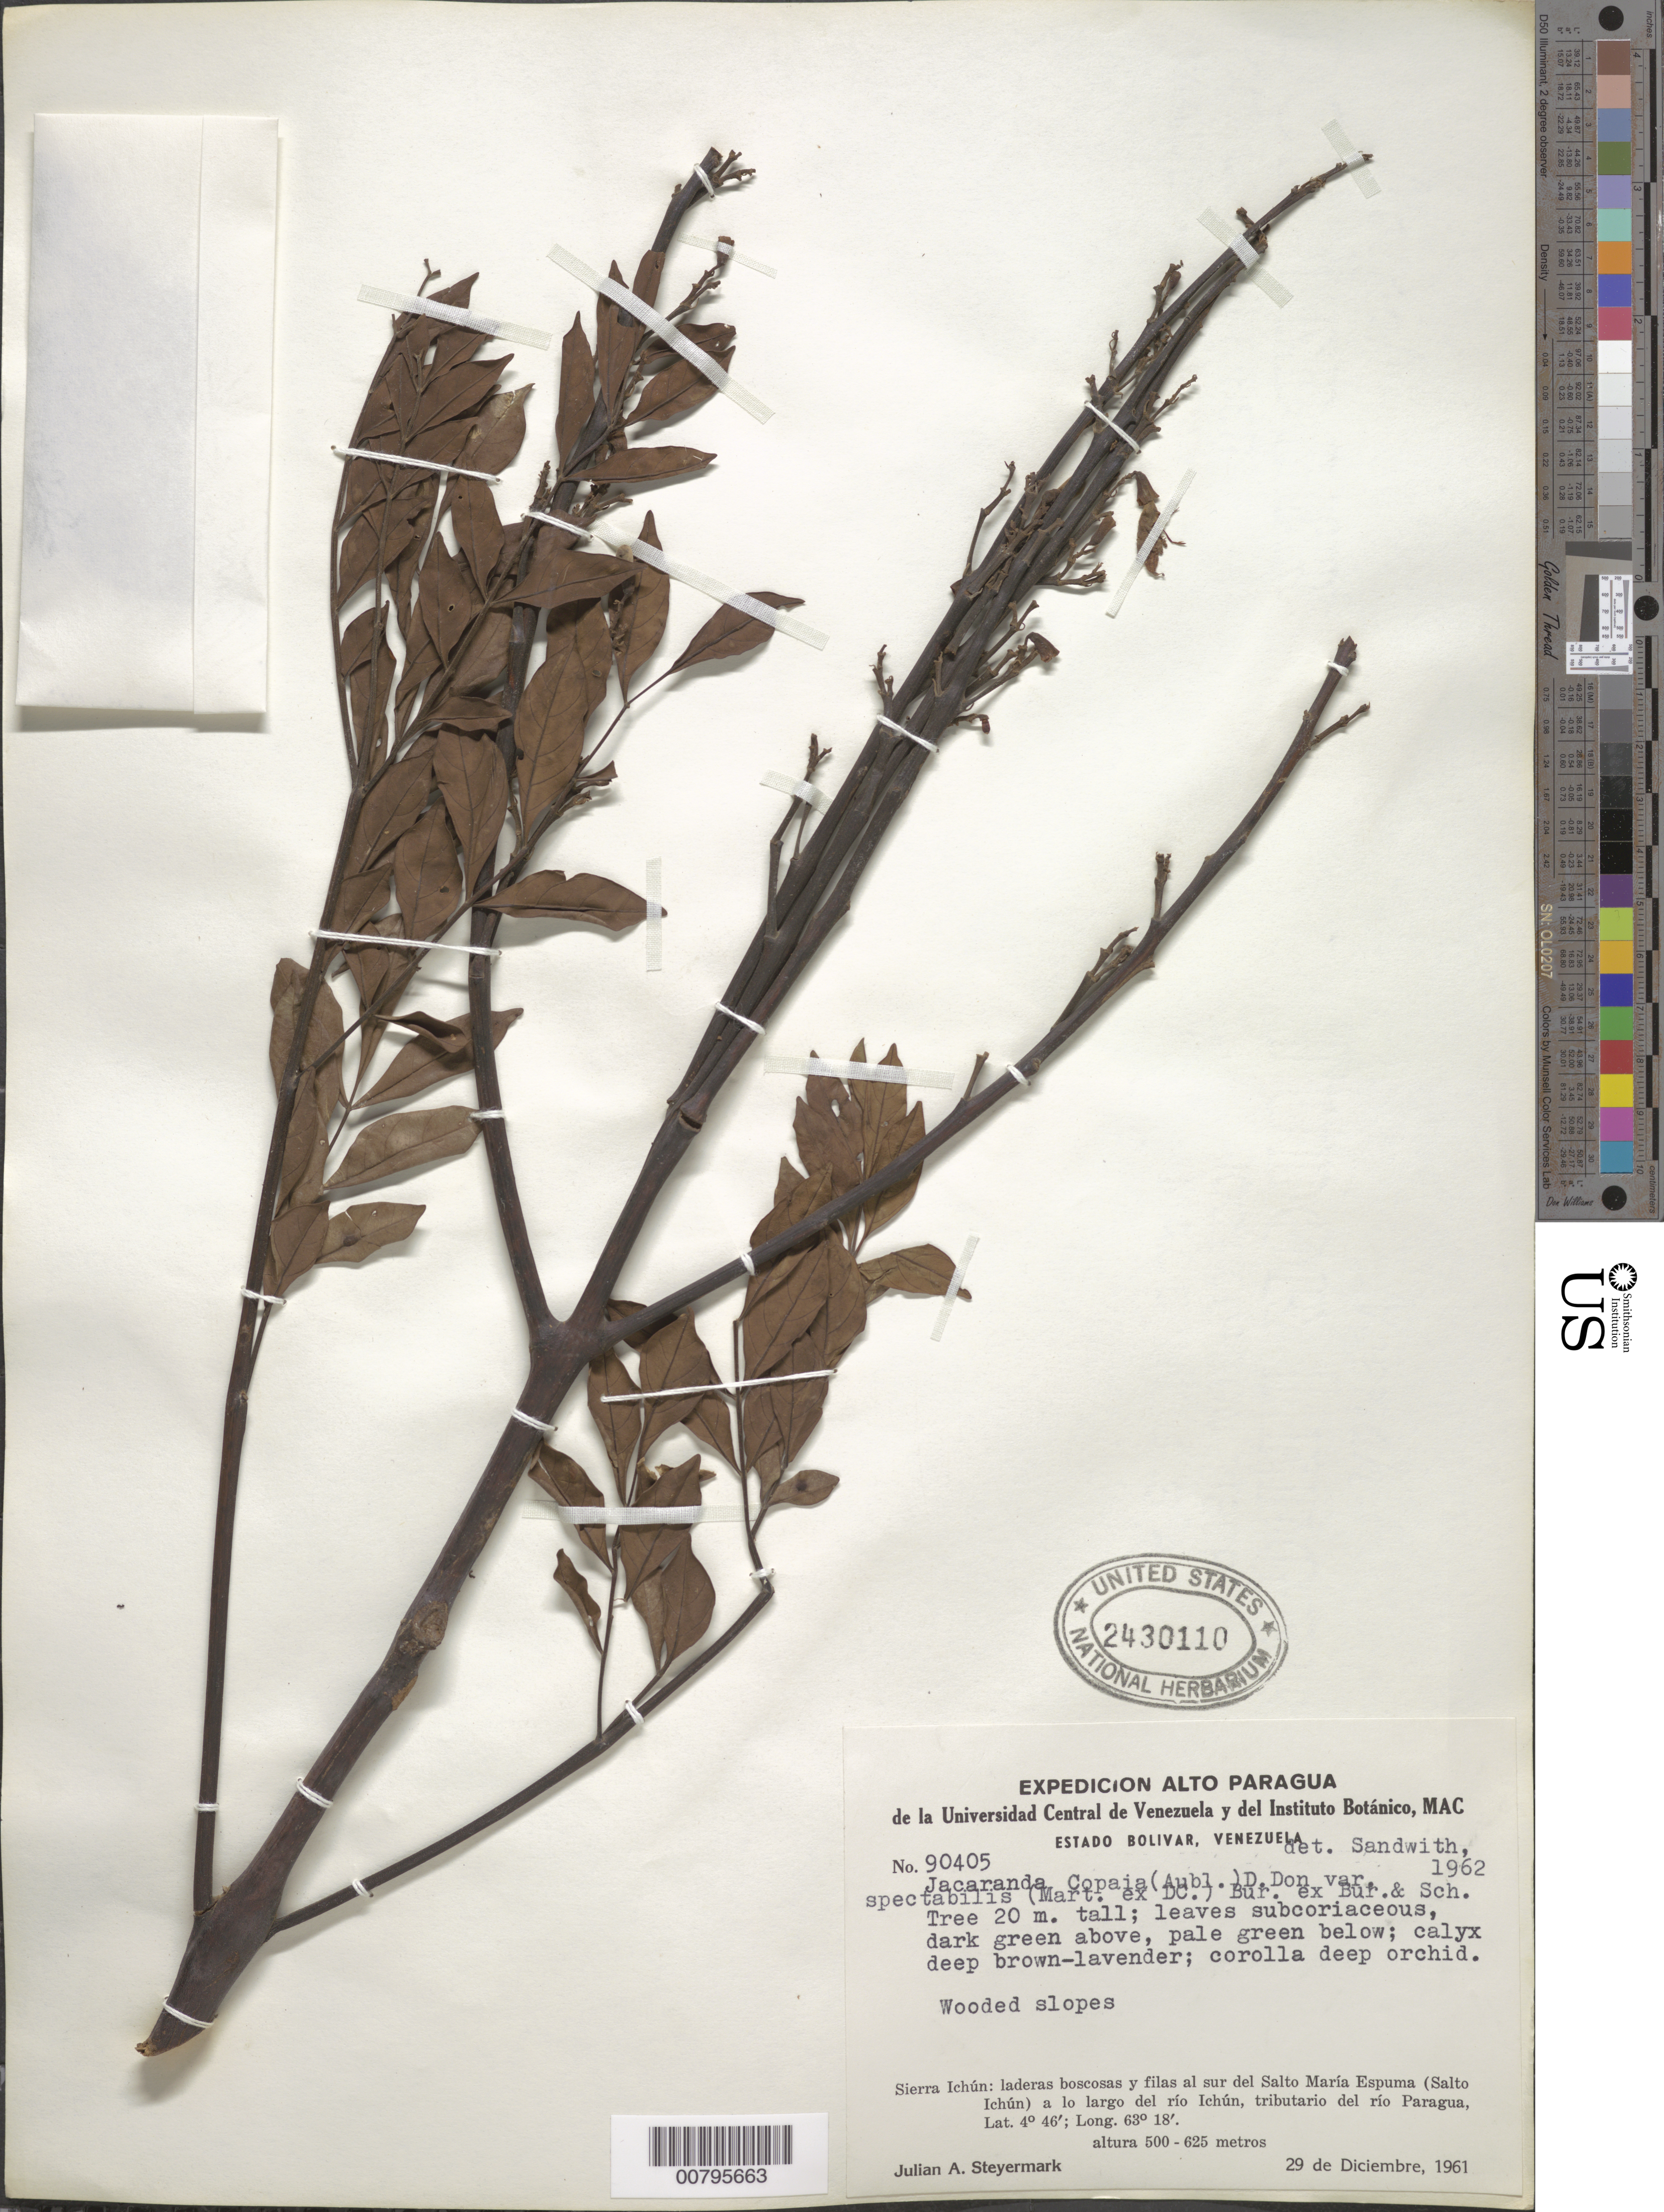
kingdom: Plantae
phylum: Tracheophyta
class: Magnoliopsida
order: Lamiales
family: Bignoniaceae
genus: Jacaranda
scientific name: Jacaranda copaia var. spectabilis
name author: (Mart. ex DC.) Bureau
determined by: Sandwith, N. Y.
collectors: J. Steyermark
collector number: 90405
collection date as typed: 29-Dec-61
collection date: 1961-12-29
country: Venezuela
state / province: Bolívar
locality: Sierra Ichún: Salto María Espuma (Salto Ichún) del Río Ichún (tributary of río Paragua)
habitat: Wooded slopes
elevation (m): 500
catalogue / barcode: US 2430110